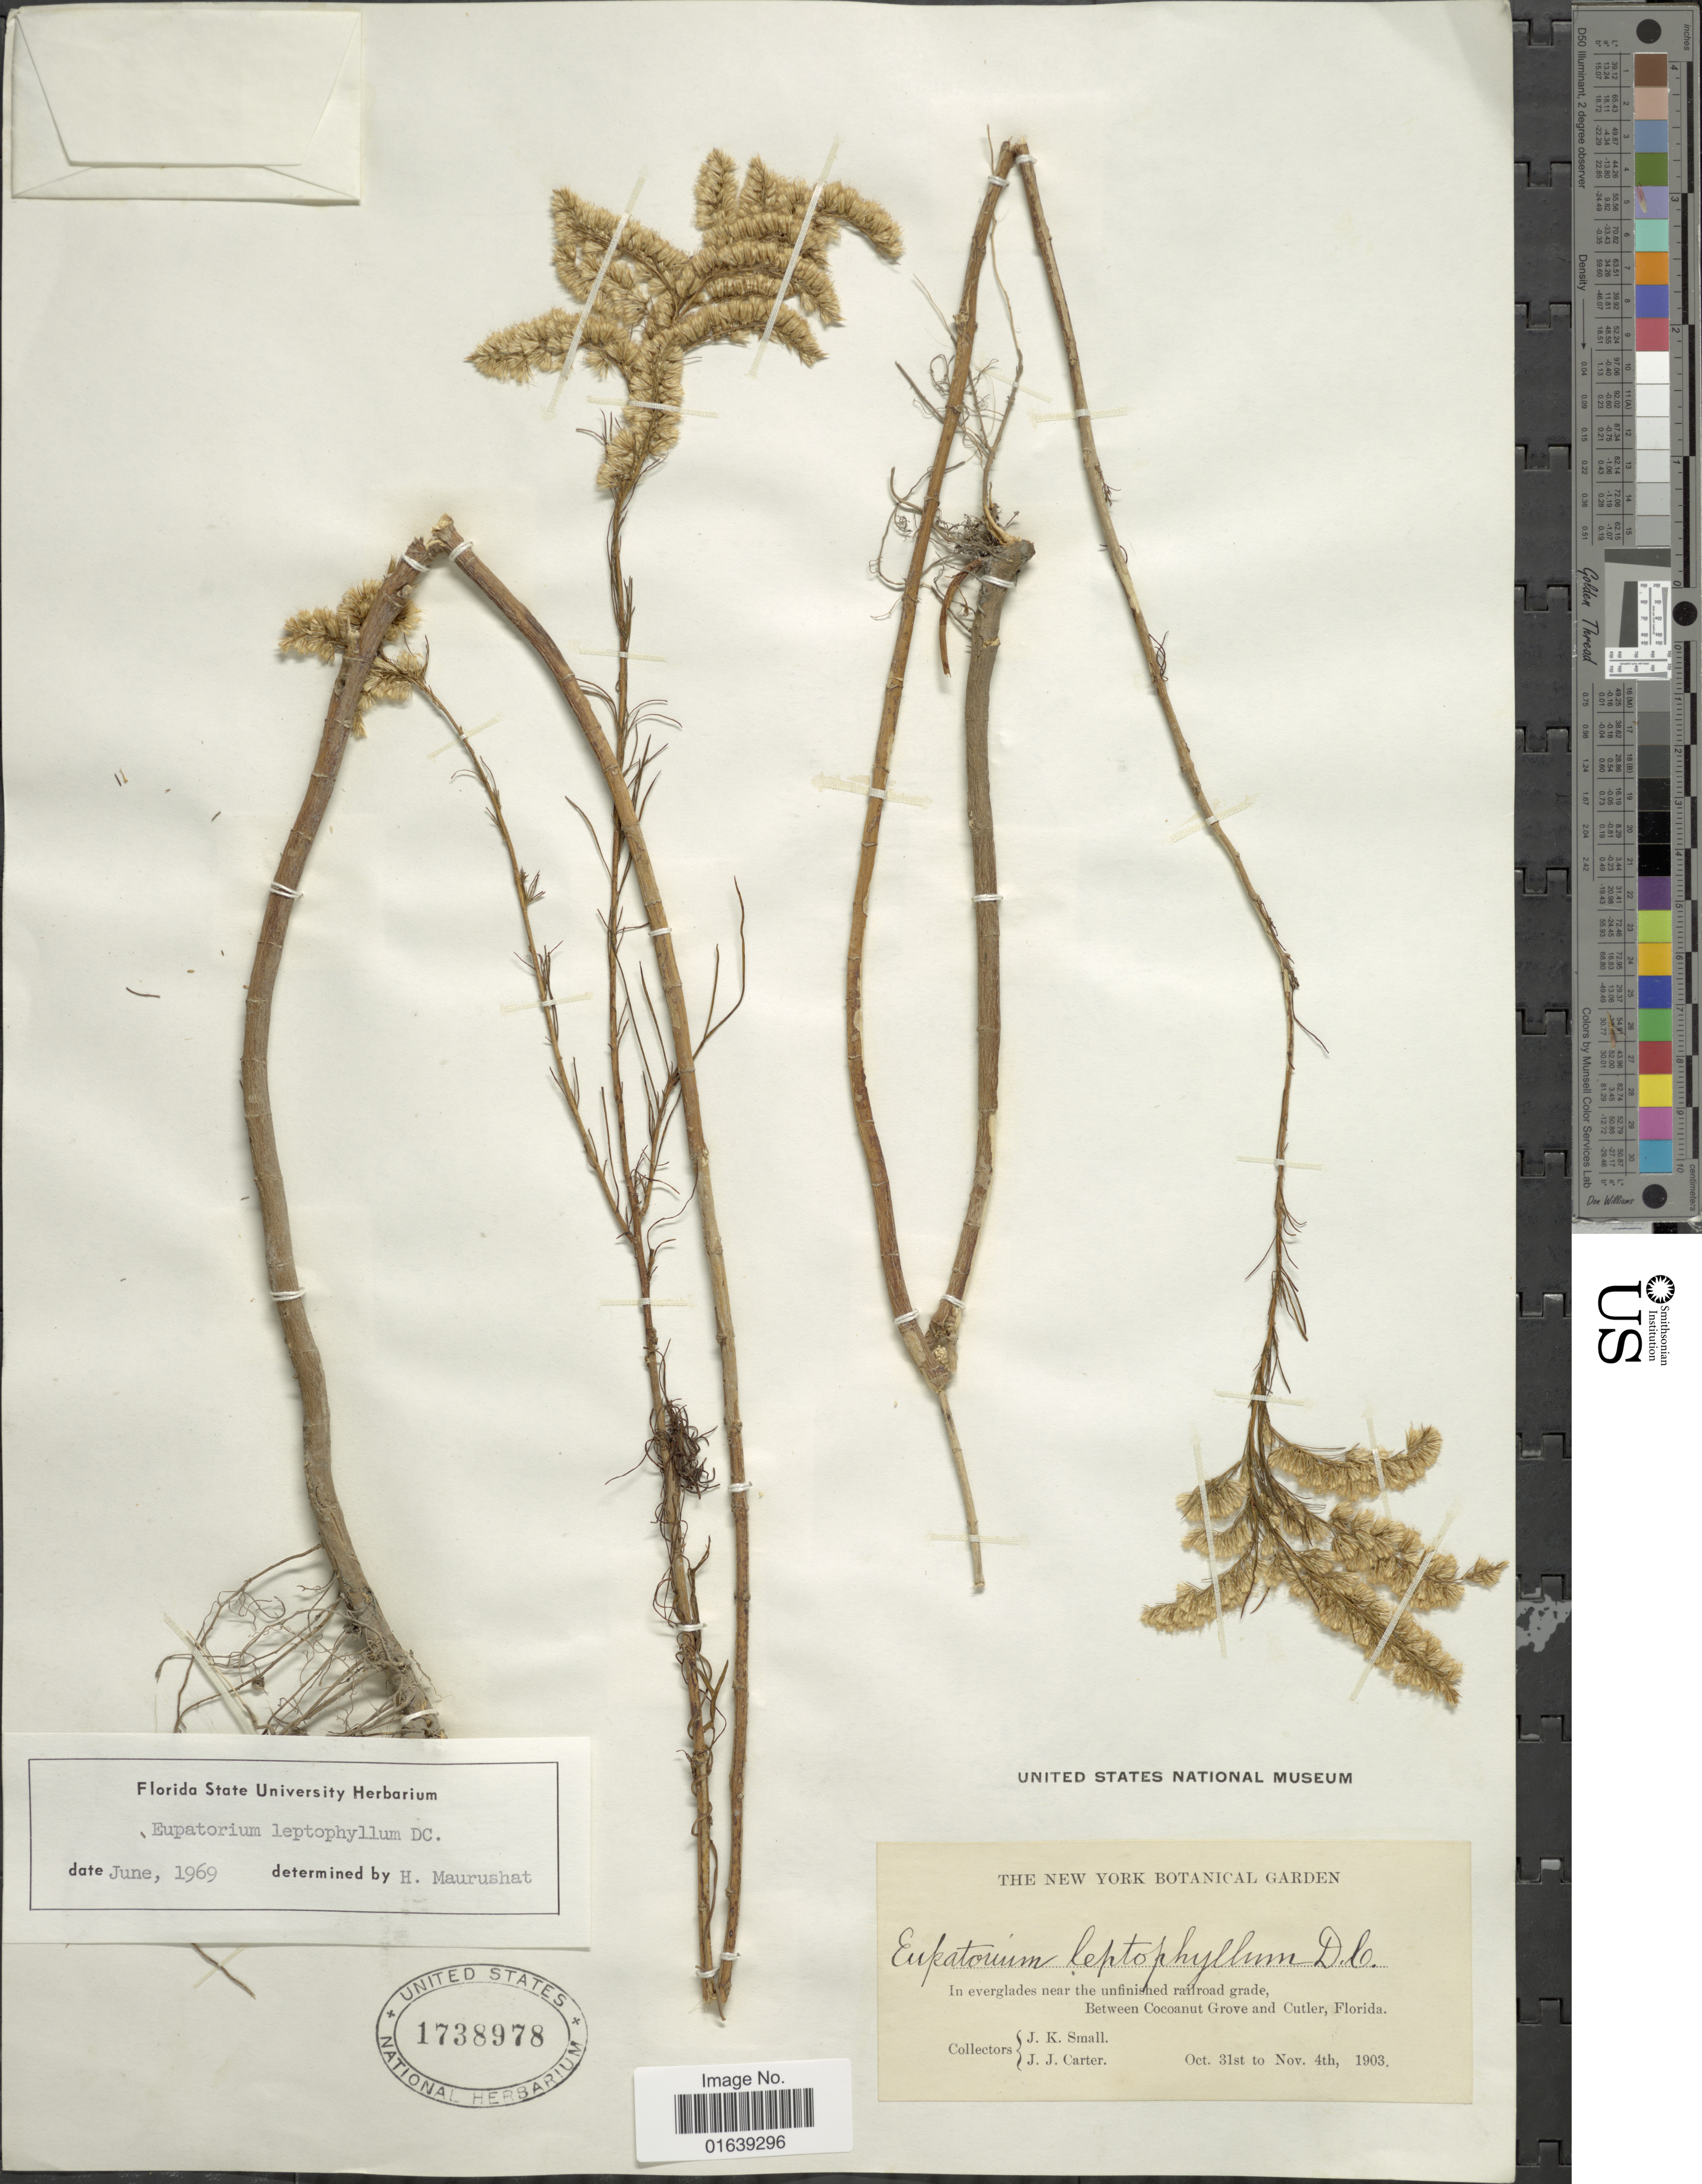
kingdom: Plantae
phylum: Tracheophyta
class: Magnoliopsida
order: Asterales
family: Asteraceae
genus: Eupatorium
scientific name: Eupatorium leptophyllum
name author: DC.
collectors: J. K. Small & J. Carter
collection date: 1903-10-30/1903-11-04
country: United States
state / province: Florida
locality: In everglades near the unfinished railroad grade, Between Cocoanut Grove and Cutler, Florida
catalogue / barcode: US 1738978